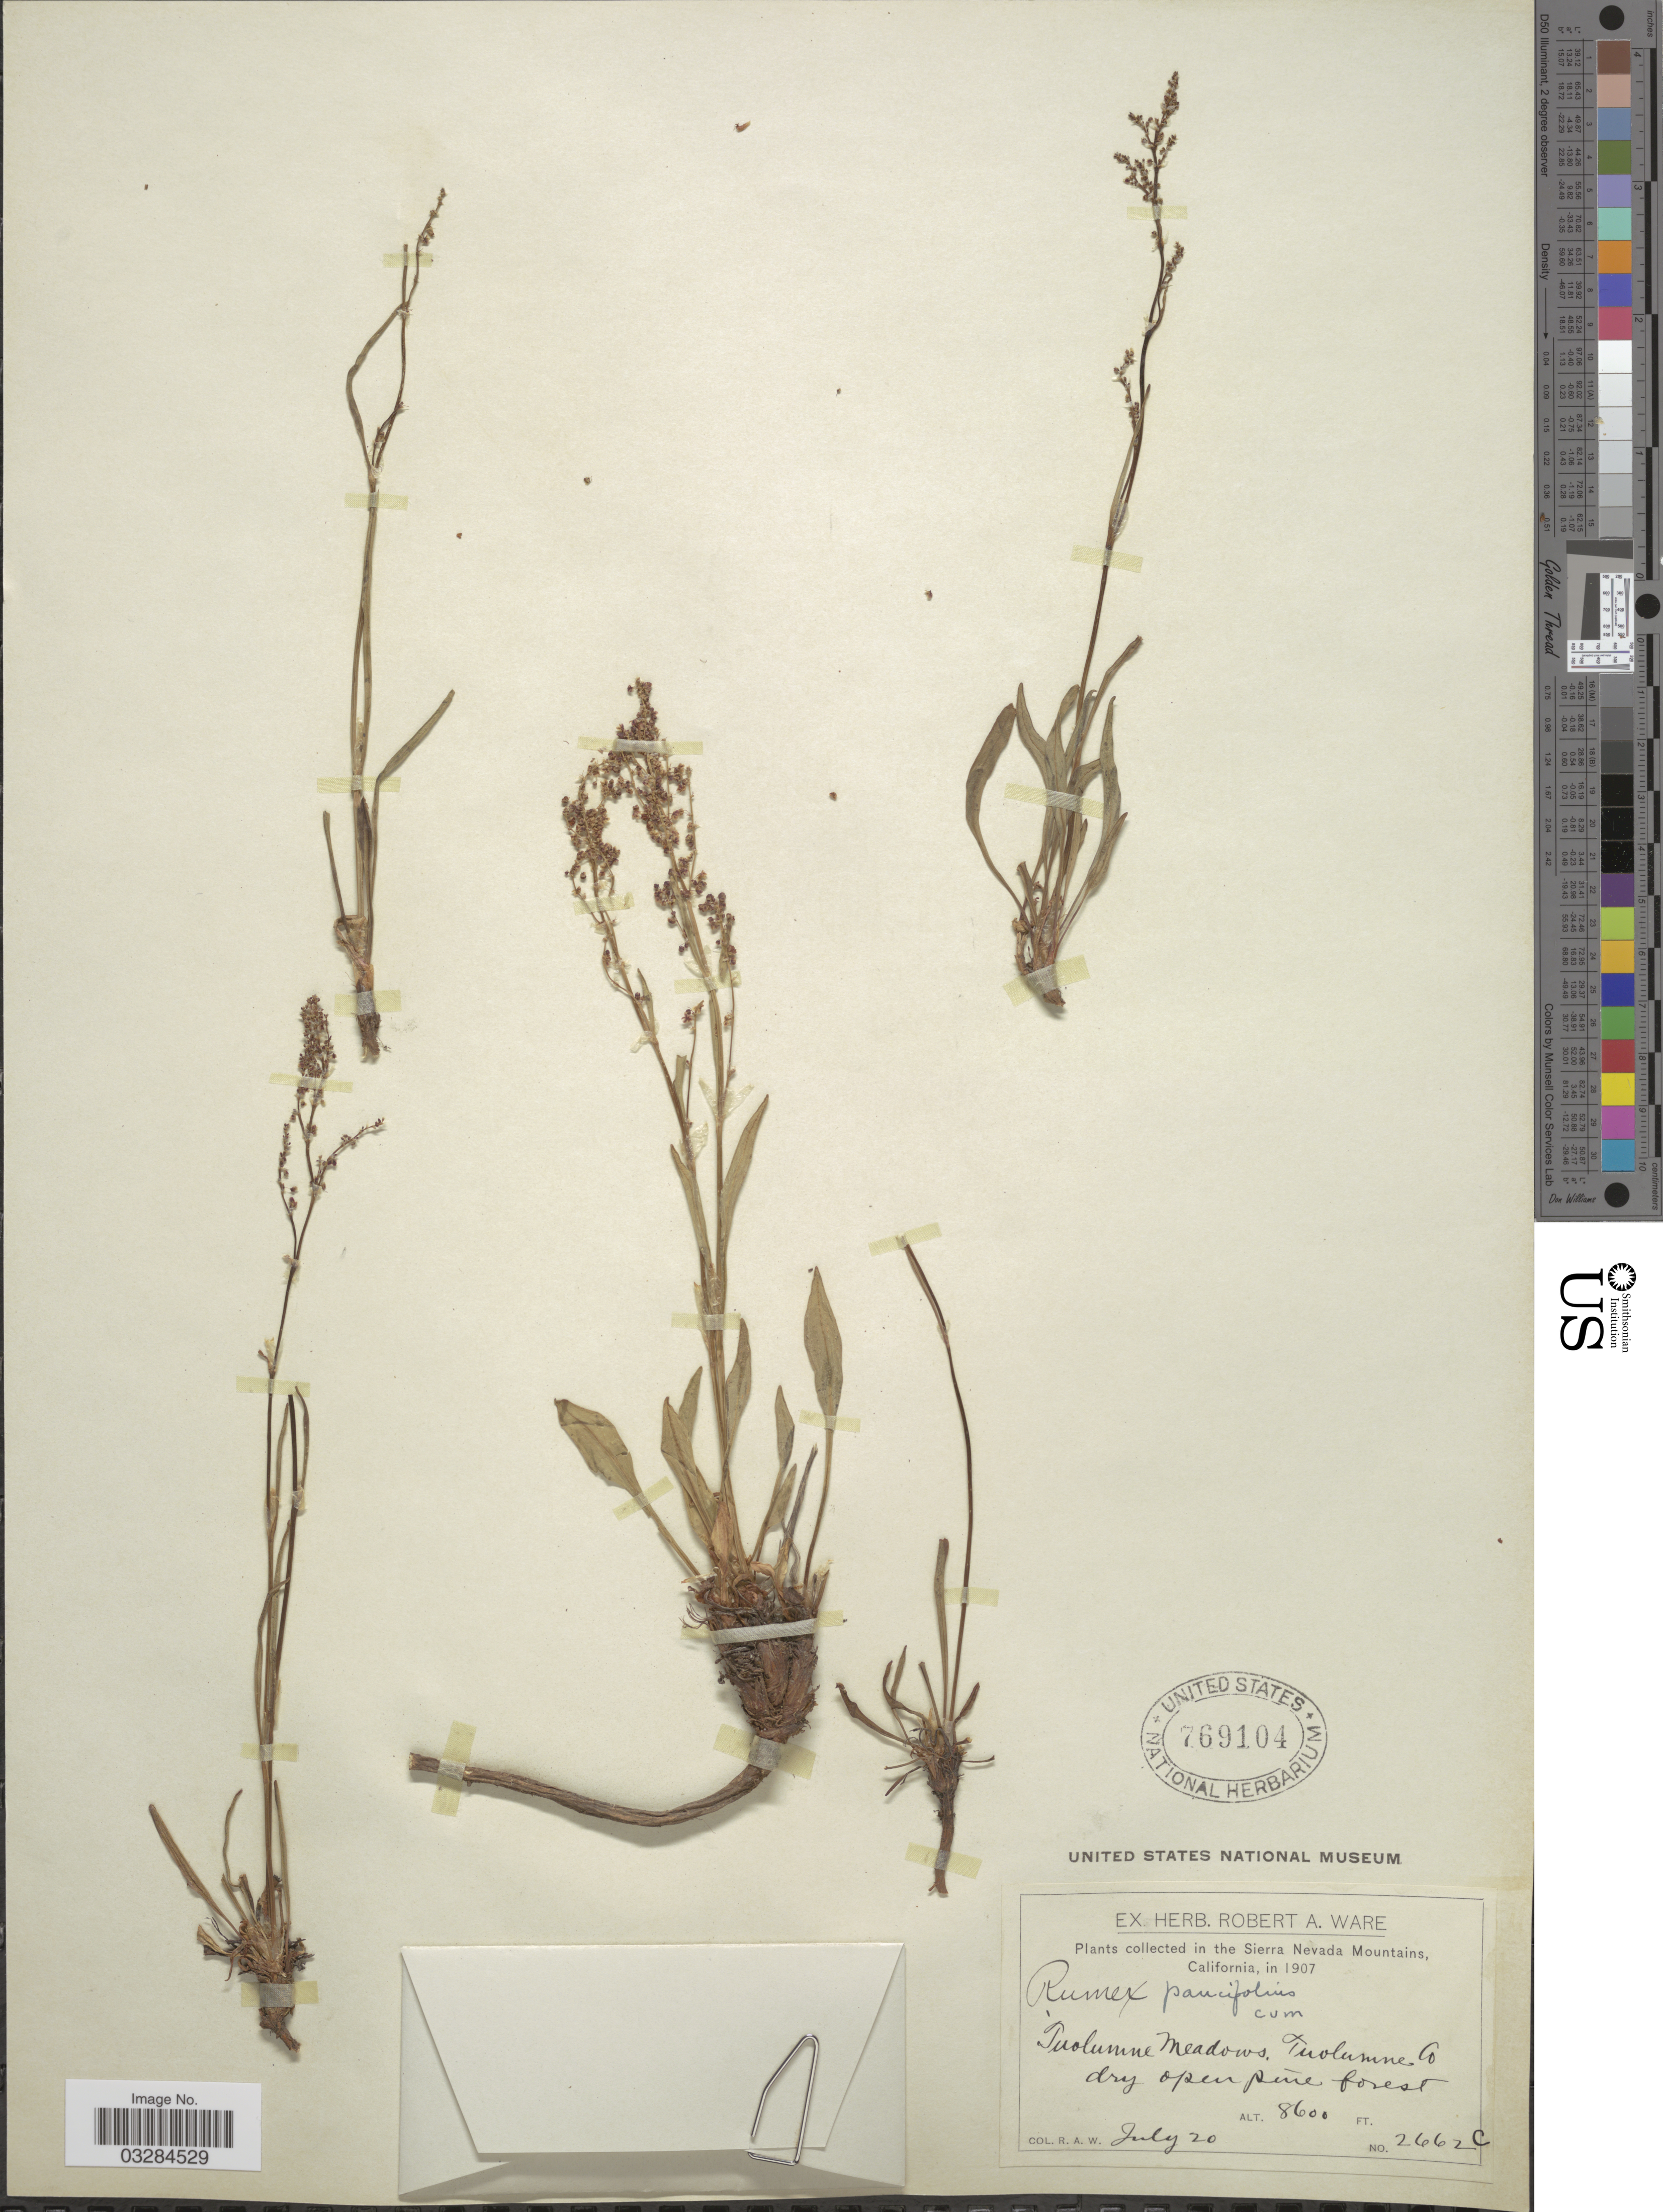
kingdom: Plantae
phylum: Tracheophyta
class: Magnoliopsida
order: Caryophyllales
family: Polygonaceae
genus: Rumex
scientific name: Rumex paucifolius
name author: Nutt.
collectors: R. Ware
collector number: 2662C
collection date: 1907-07-20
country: United States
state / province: California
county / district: Tuolumne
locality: In the Sierra Nevada Mountains, Tuolumne Meadows. Tuolumne Co.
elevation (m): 2621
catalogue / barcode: US 769104